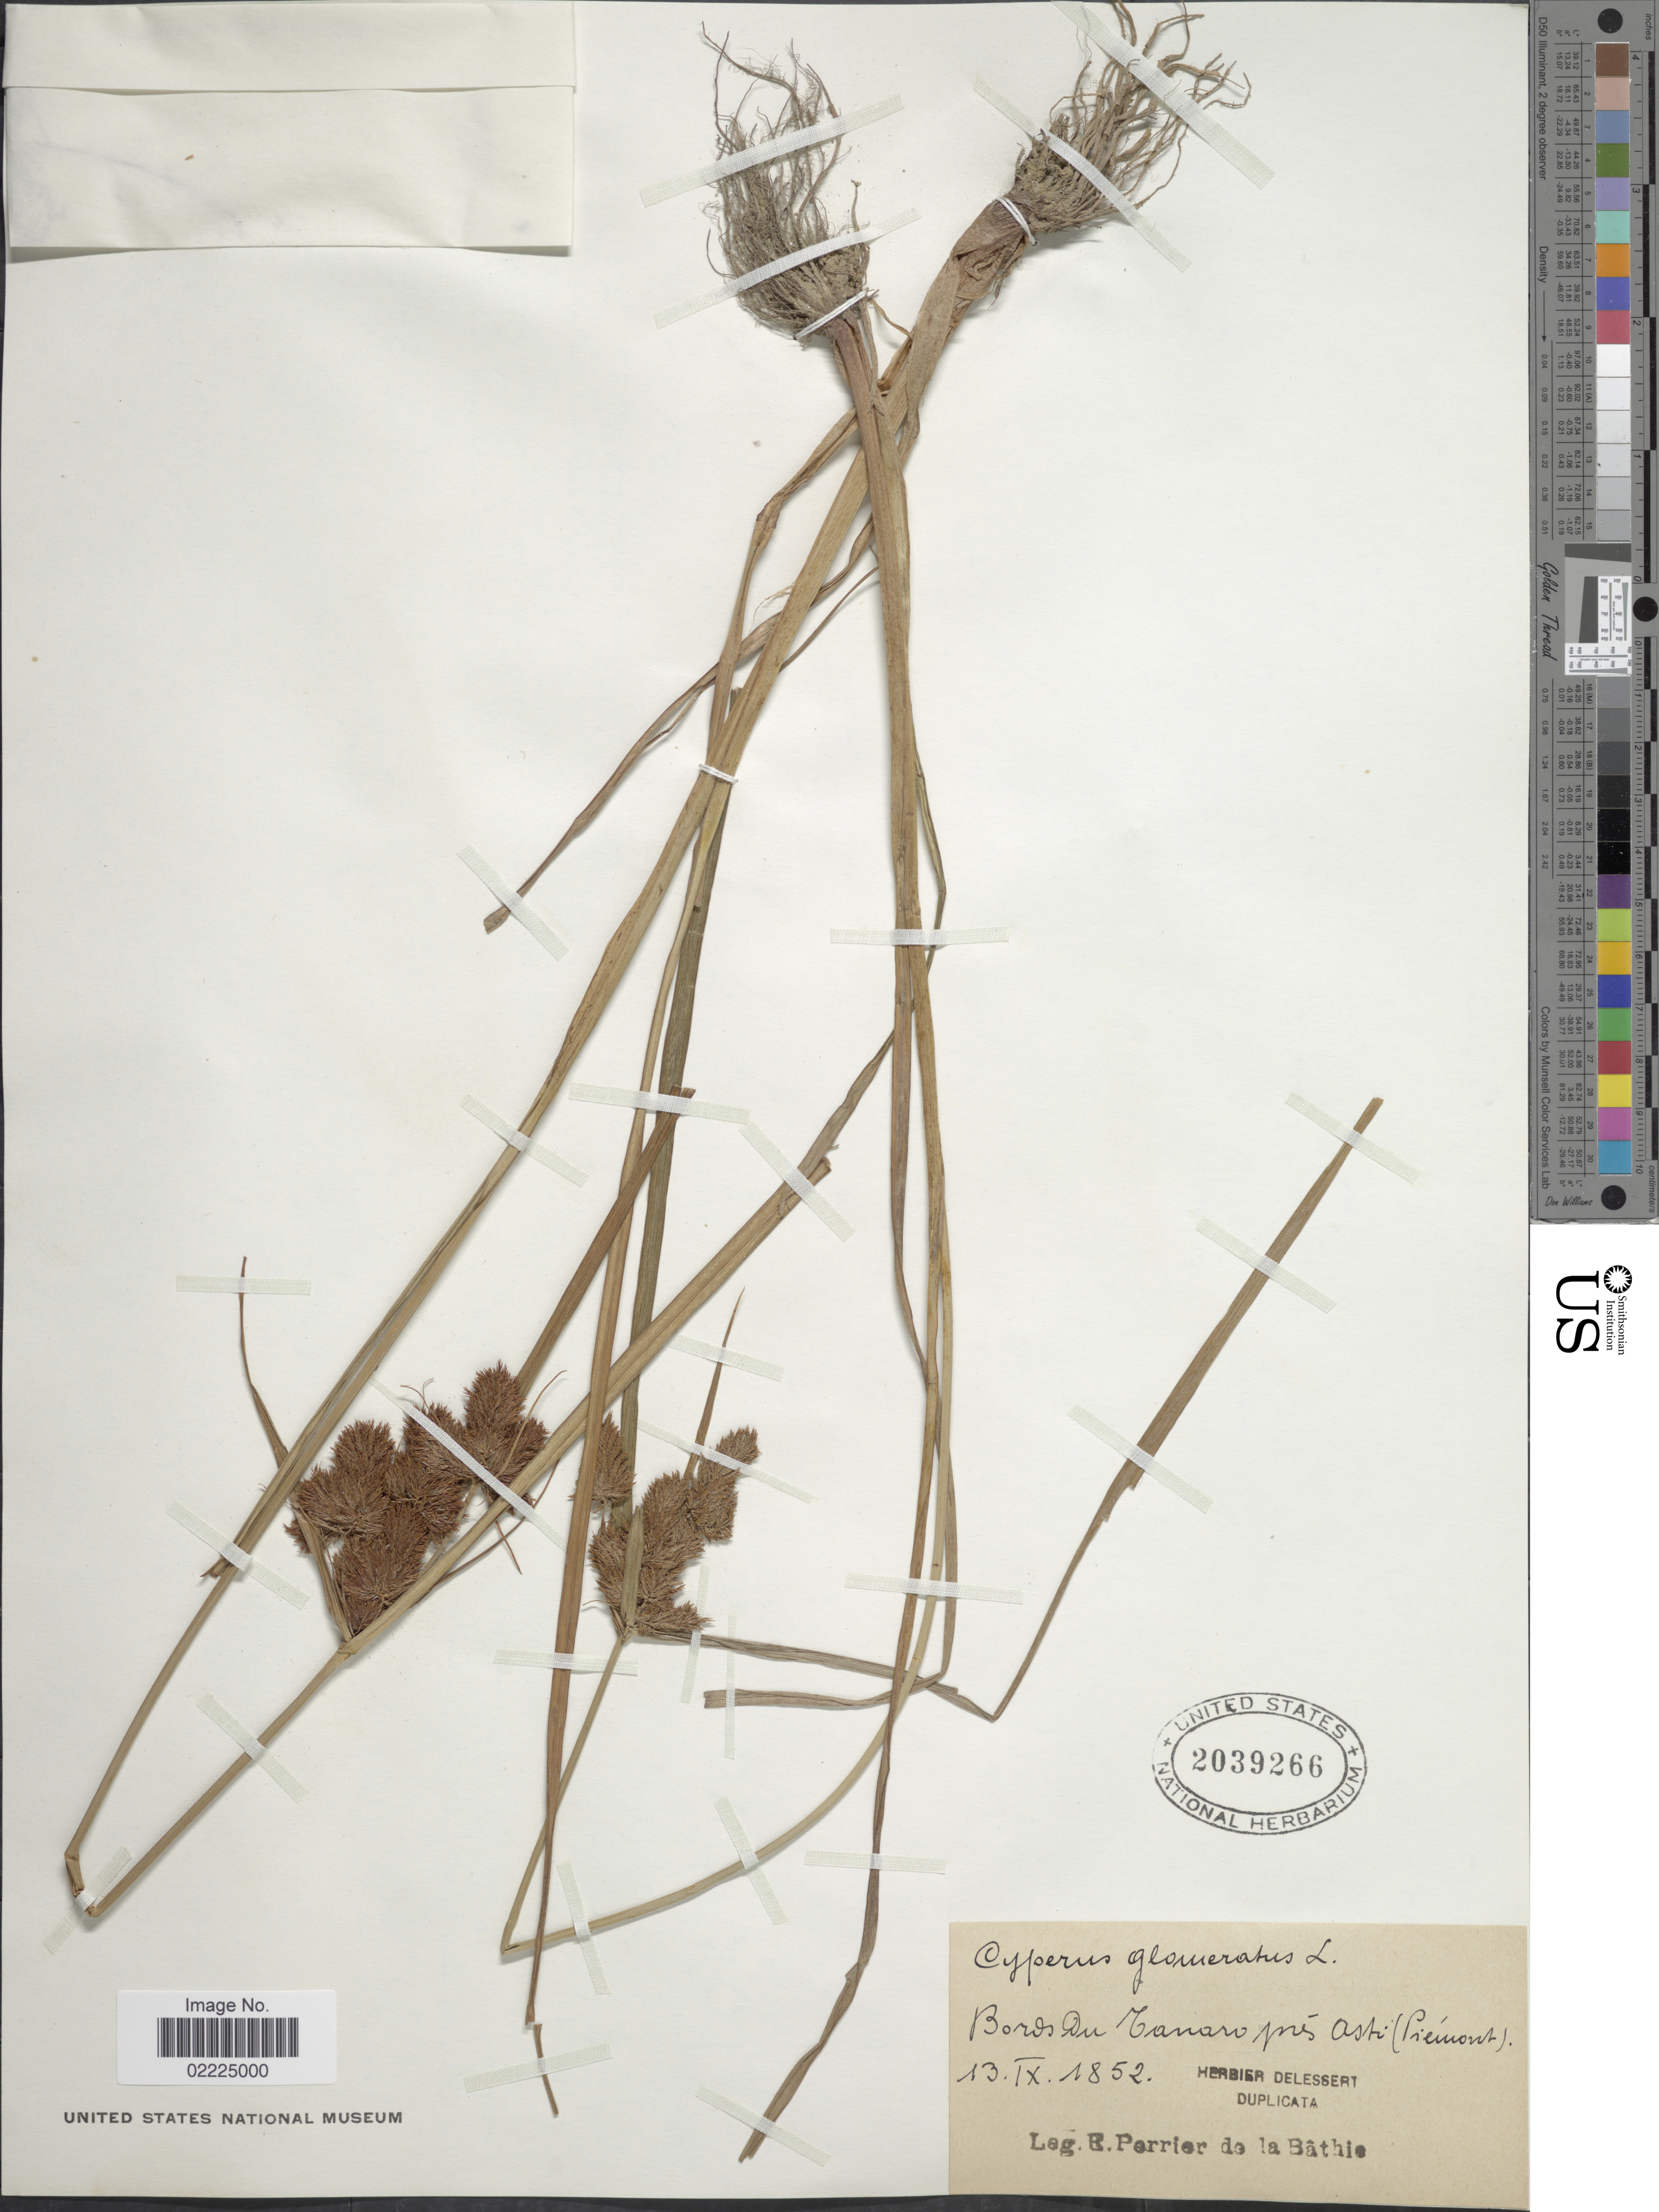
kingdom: Plantae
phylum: Tracheophyta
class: Liliopsida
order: Poales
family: Cyperaceae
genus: Cyperus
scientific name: Cyperus glomeratus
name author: L.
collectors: E. Perrier de la Bâthie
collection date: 1852-09-13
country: France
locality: Bords du Canaro prés Asti (Piémont)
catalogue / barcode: US 2039266